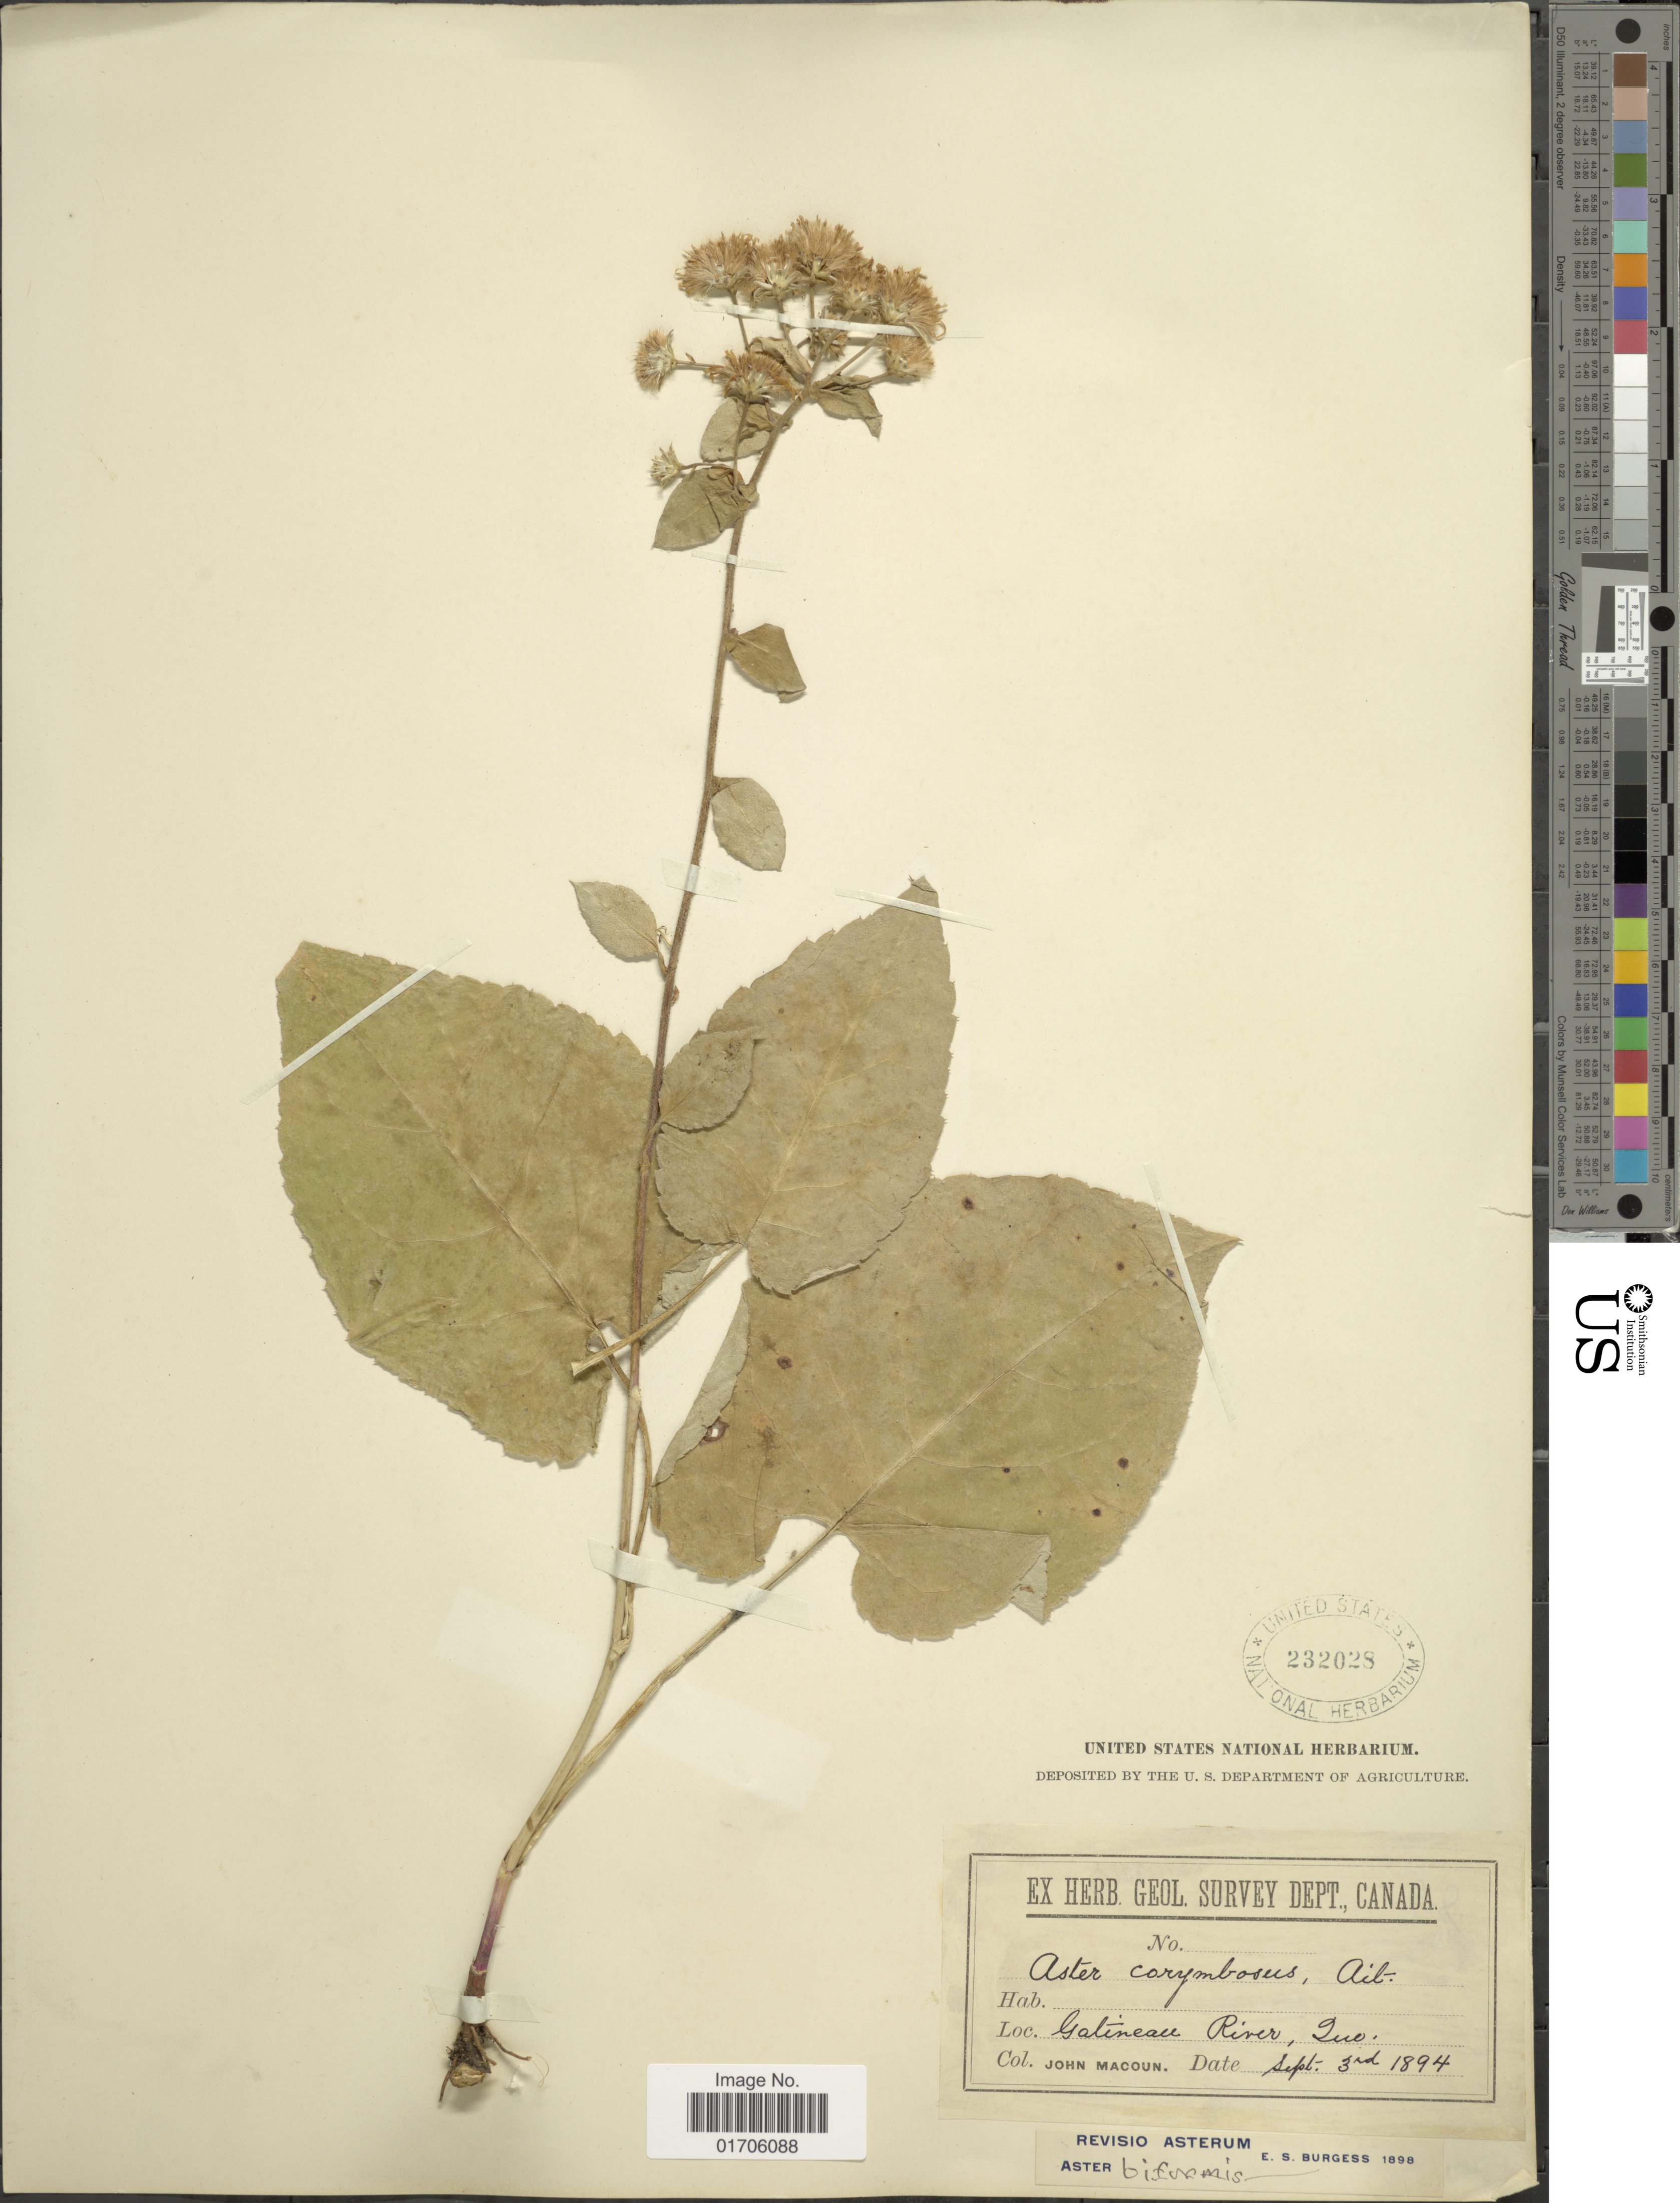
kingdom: Plantae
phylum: Tracheophyta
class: Magnoliopsida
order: Asterales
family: Asteraceae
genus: Aster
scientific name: Aster biformis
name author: E.S. Burgess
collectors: J. Macoun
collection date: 1894-09-03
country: Canada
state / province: Quebec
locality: Gatineau River.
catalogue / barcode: US 232028